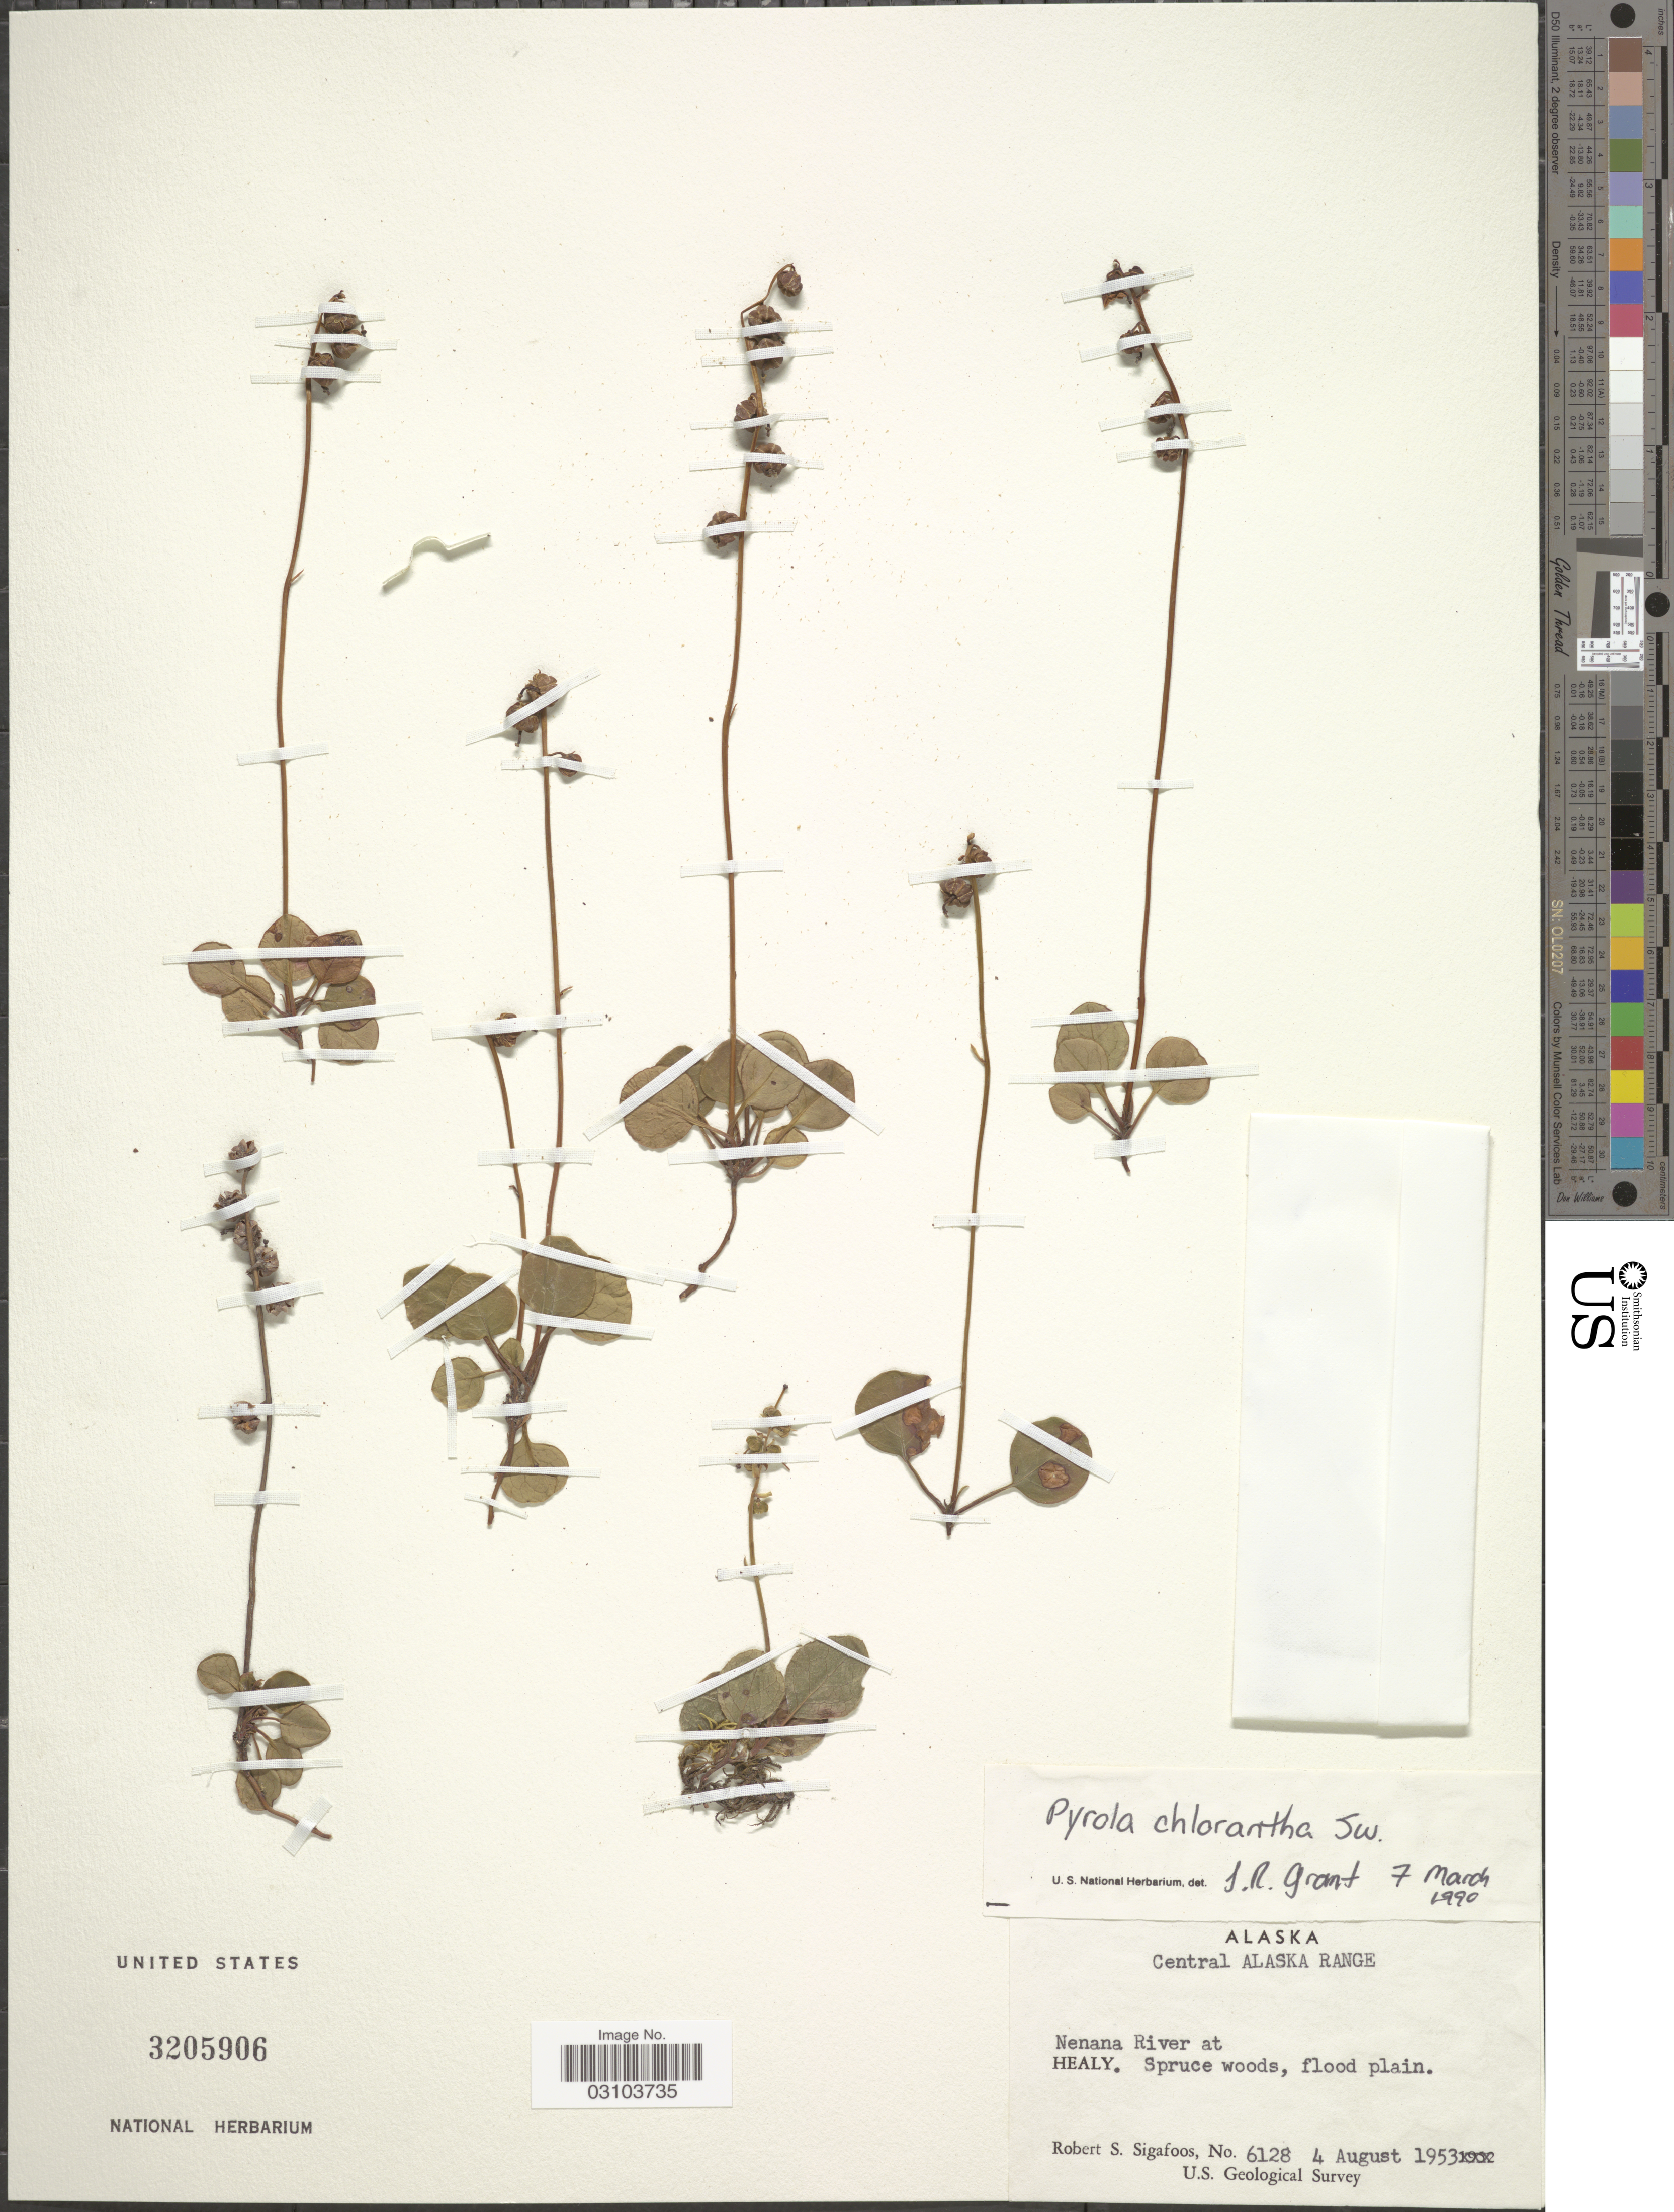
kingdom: Plantae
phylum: Tracheophyta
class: Magnoliopsida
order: Ericales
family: Ericaceae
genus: Pyrola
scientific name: Pyrola chlorantha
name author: Schweigg.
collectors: R. Sigafoos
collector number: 6128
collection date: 1953-08-04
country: United States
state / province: Alaska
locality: Central Alaska Range. Nenana River at Healy.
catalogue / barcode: US 3205906